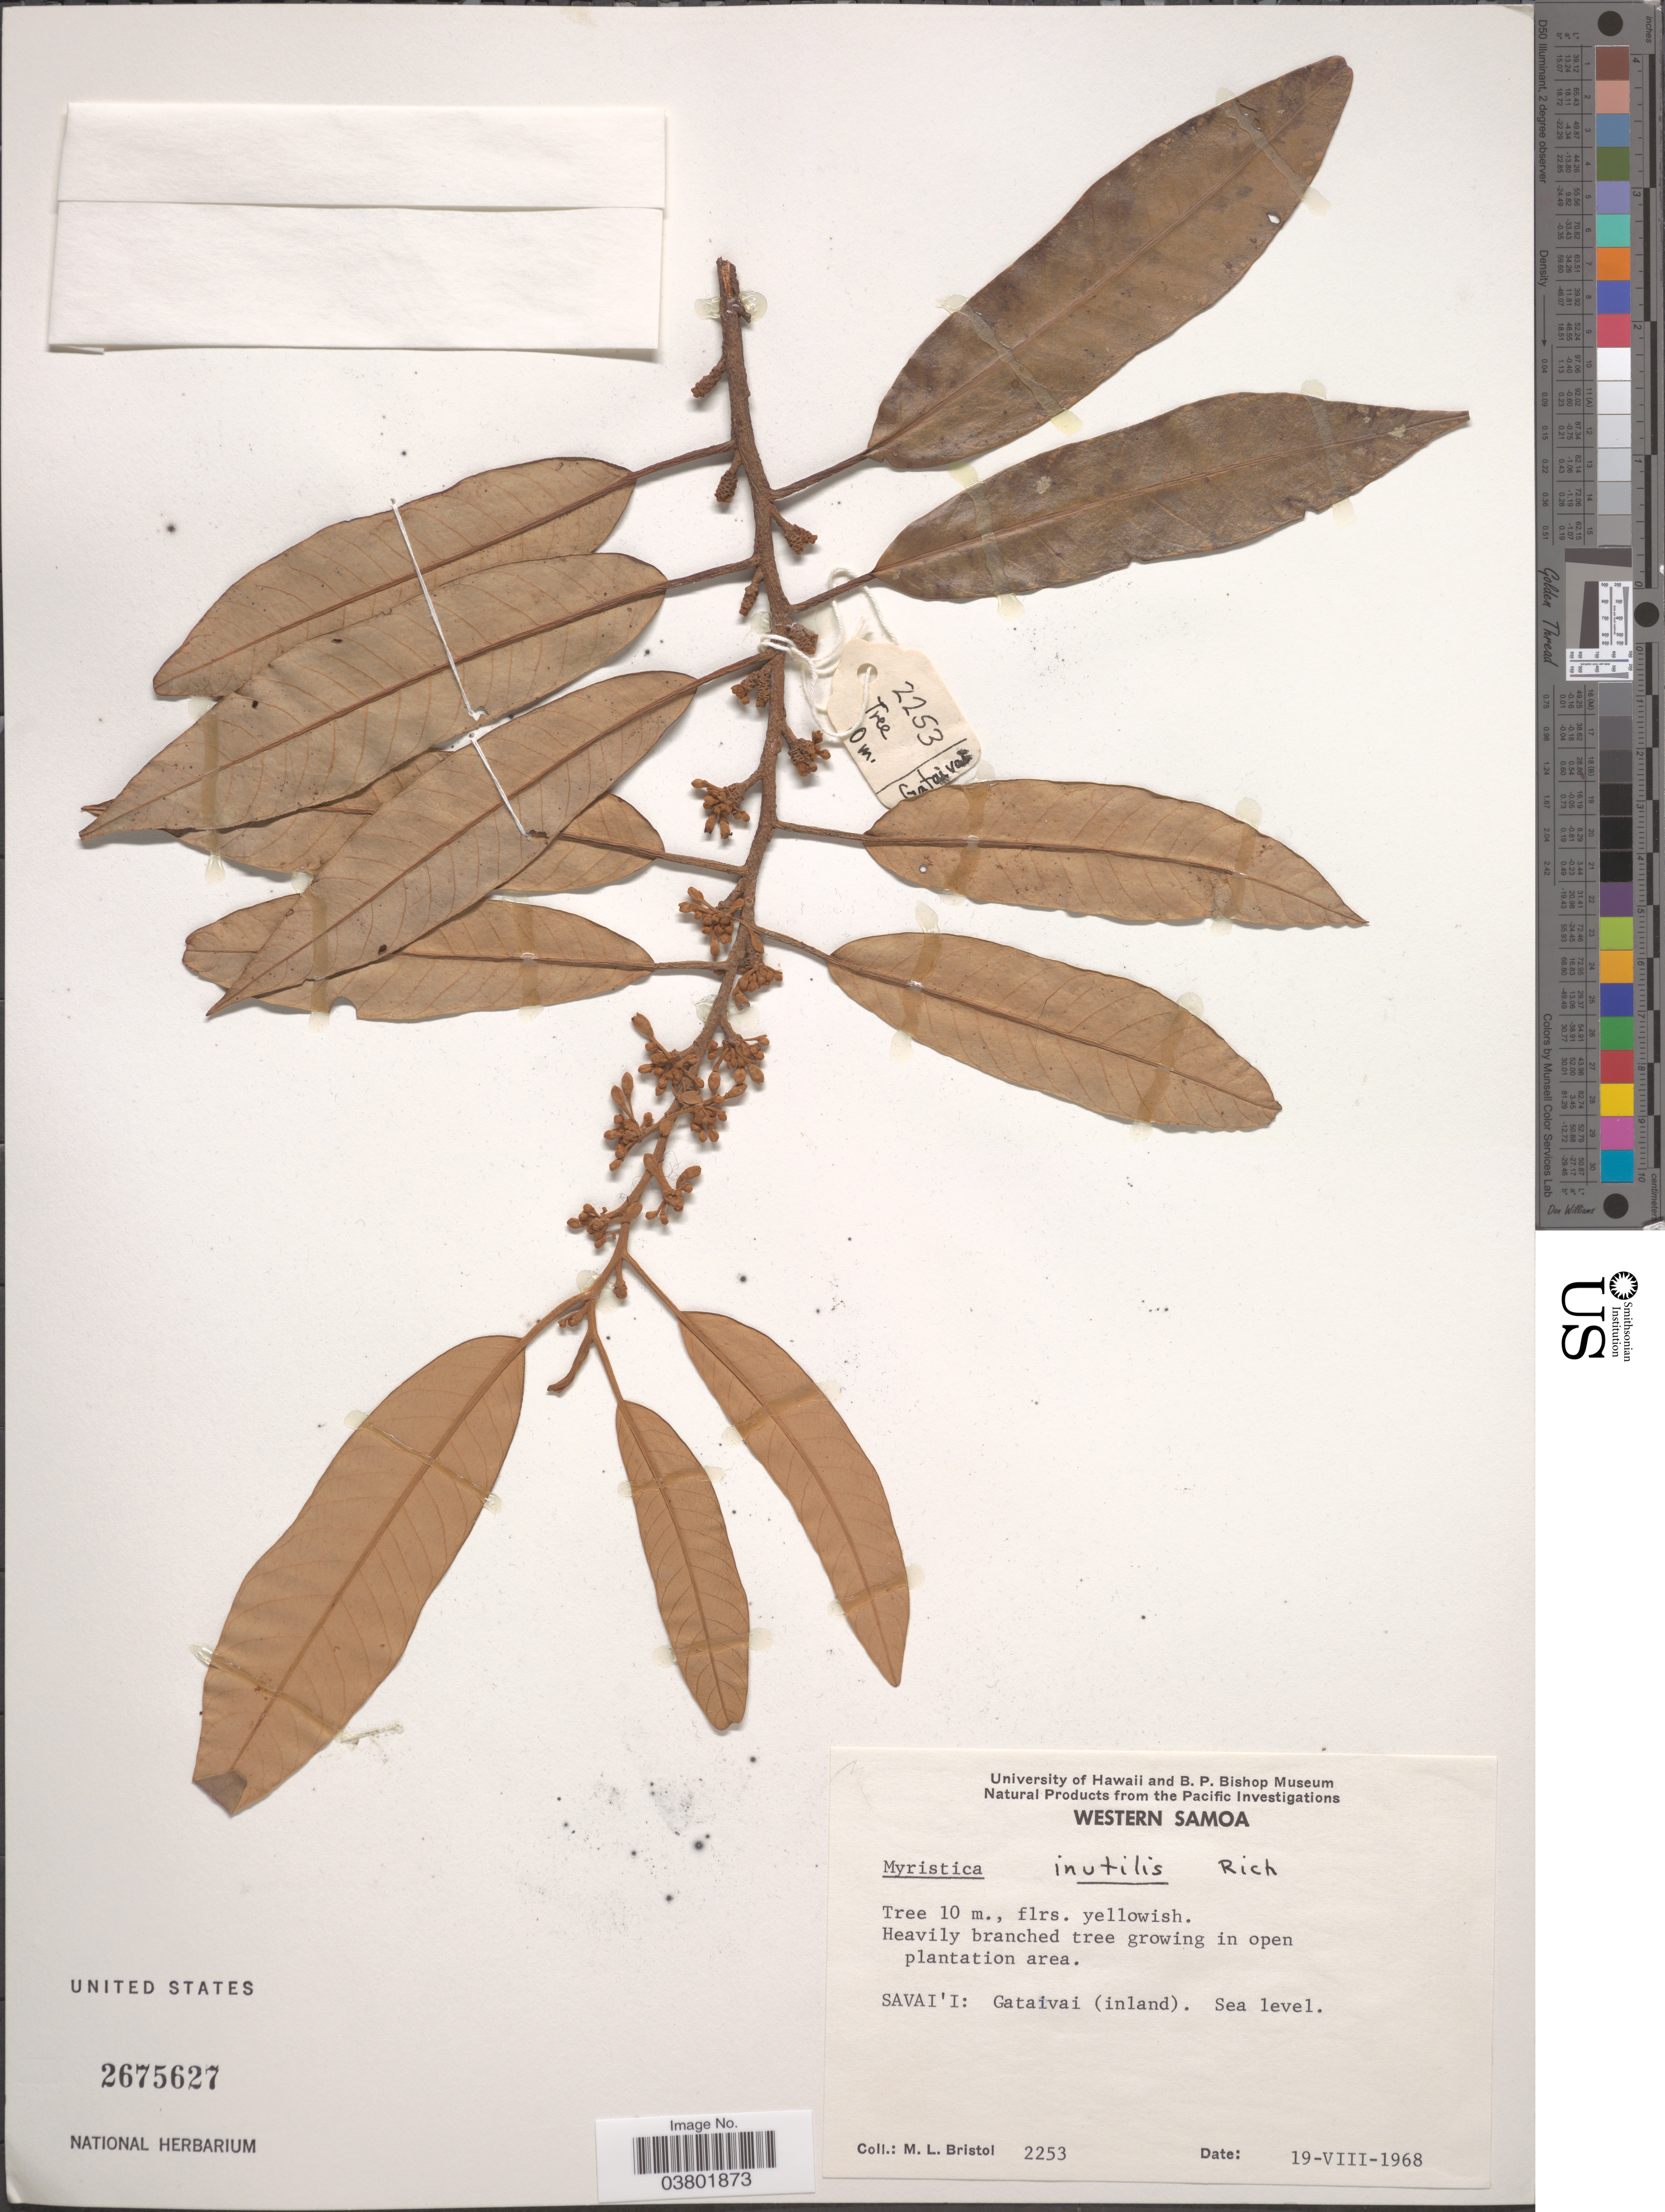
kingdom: Plantae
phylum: Tracheophyta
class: Magnoliopsida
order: Magnoliales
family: Myristicaceae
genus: Myristica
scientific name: Myristica inutilis subsp. inutilis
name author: A. Gray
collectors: M. L. Bristol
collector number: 2253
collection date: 1968-08-19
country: Samoa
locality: In open plantation area. Savai'i: Gataivai (inland).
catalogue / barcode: US 2675627